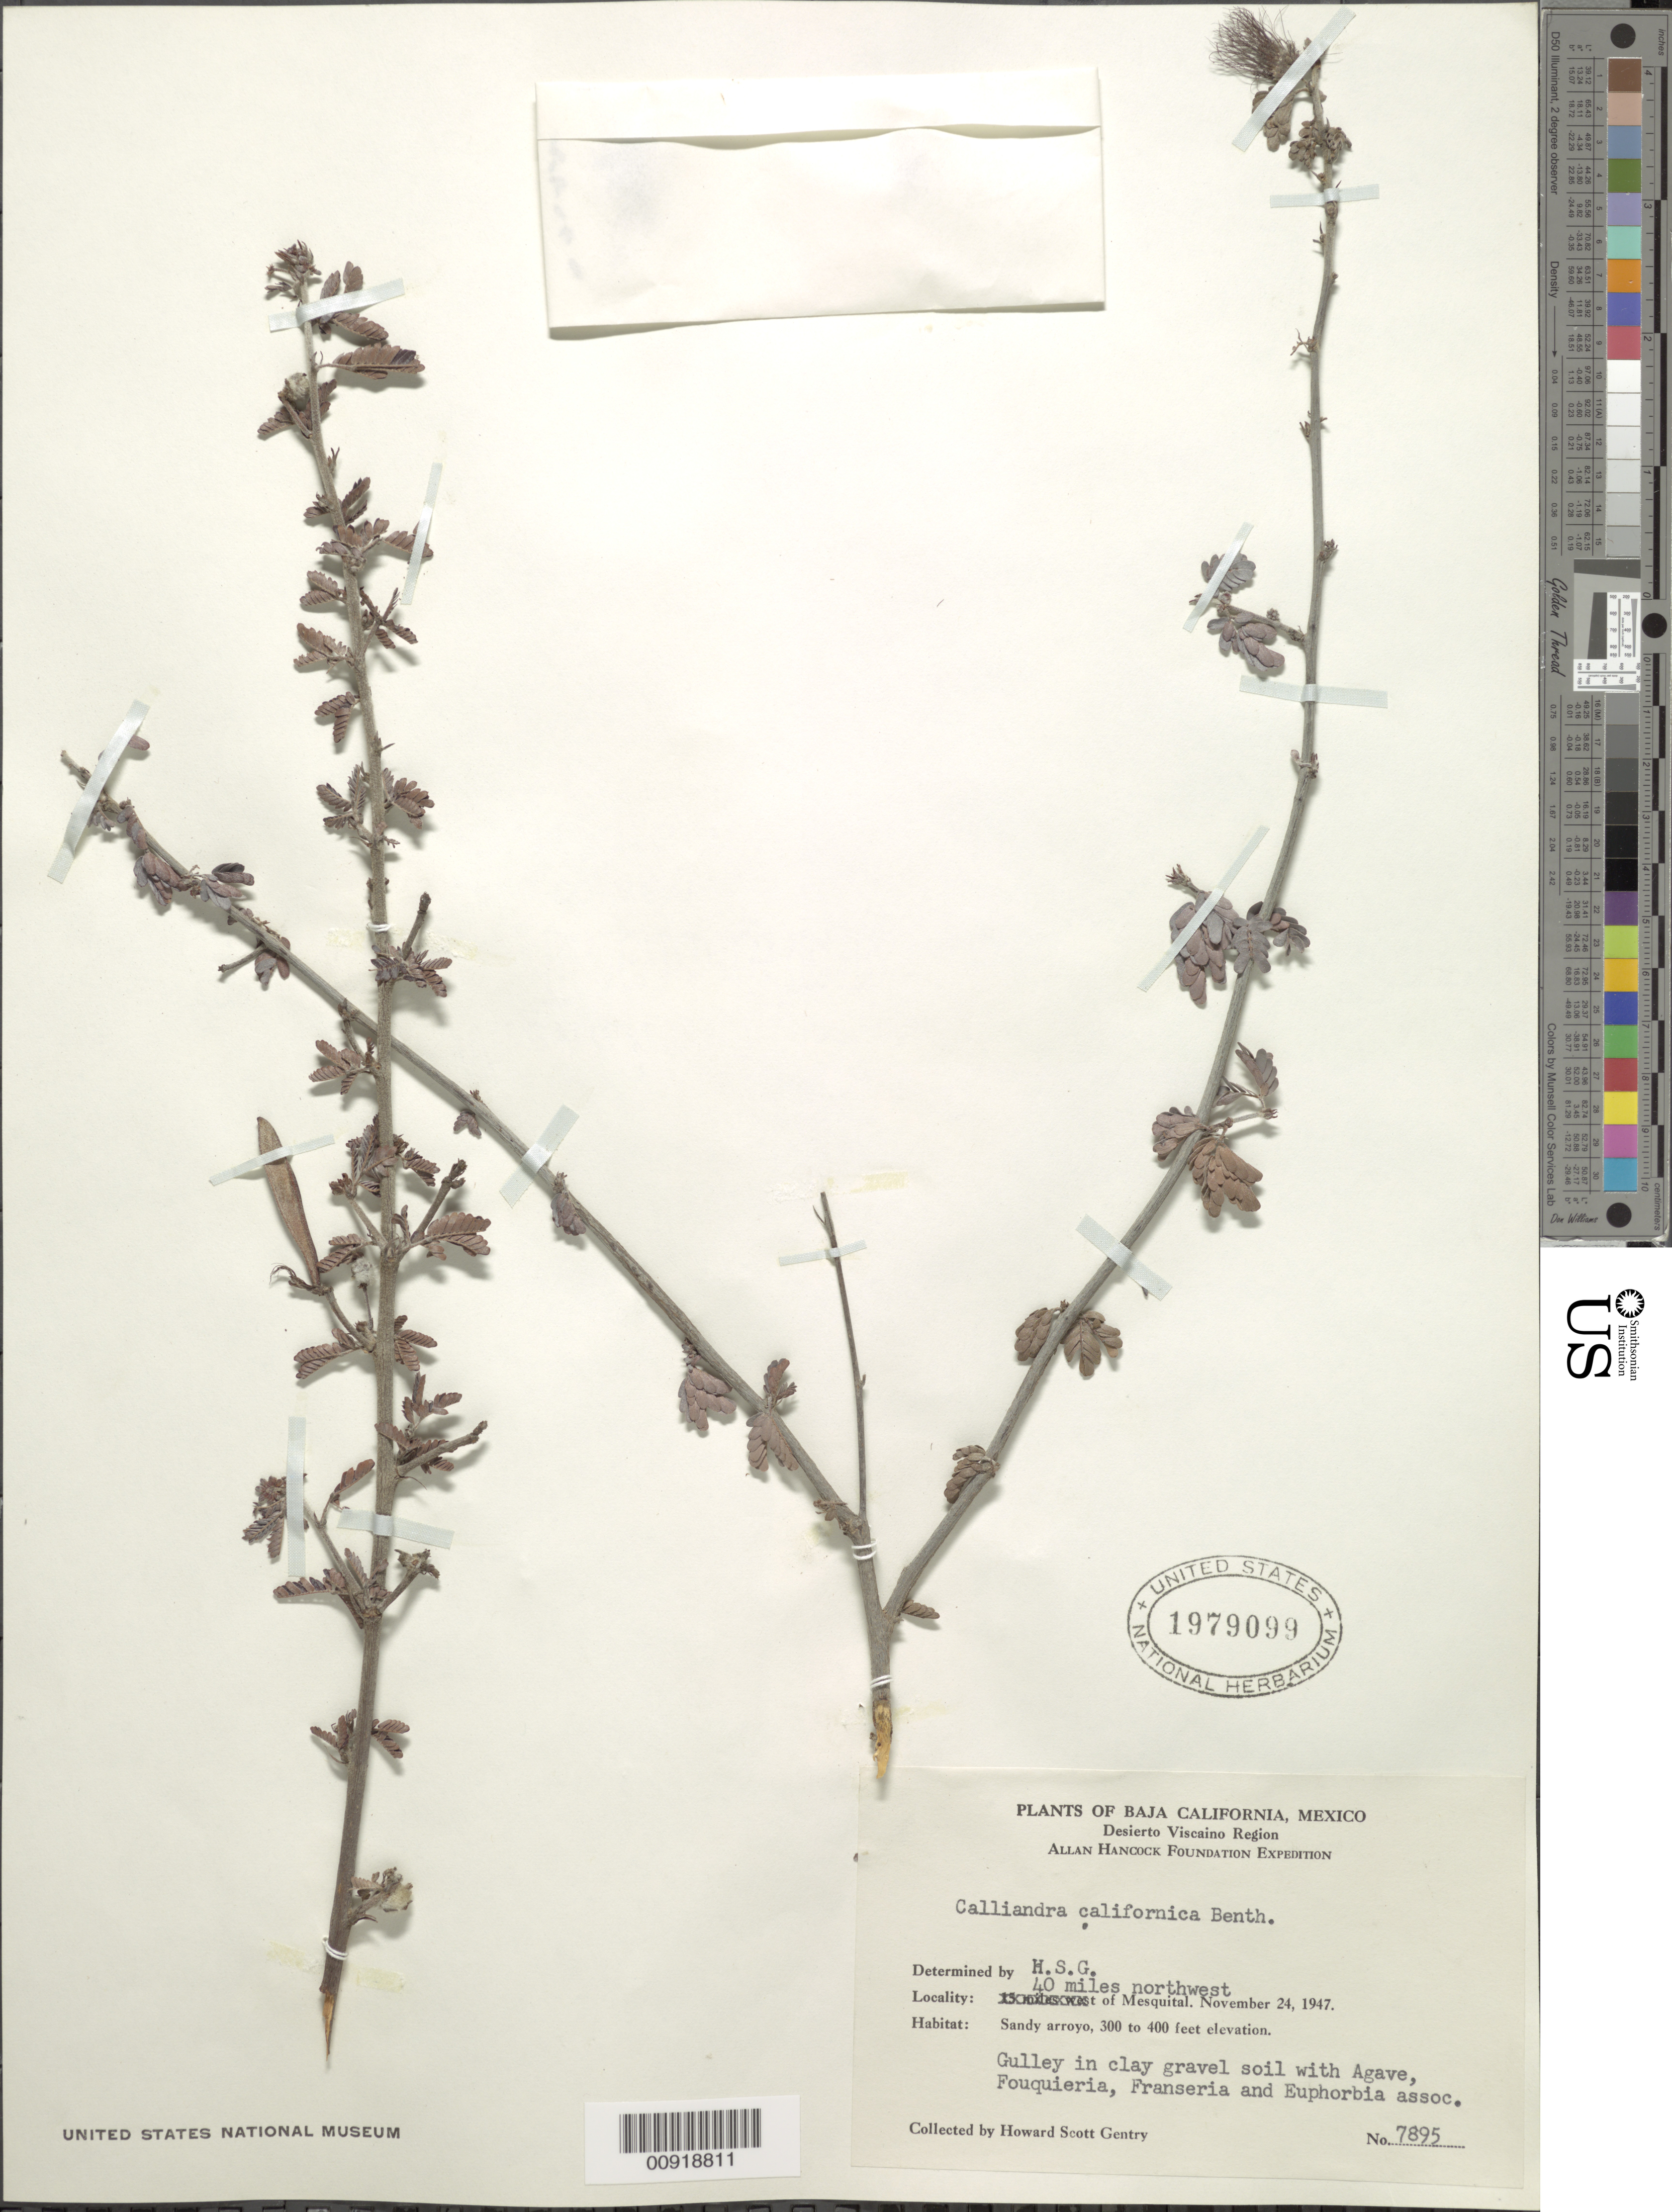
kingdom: Plantae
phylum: Tracheophyta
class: Magnoliopsida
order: Fabales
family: Fabaceae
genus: Calliandra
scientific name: Calliandra californica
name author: Benth.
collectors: H. S. Gentry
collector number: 7895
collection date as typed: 24 Nov 1947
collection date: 1947-11-24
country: Mexico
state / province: Baja California Sur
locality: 40 miles northwest of Mesquital. Desierto Viscaino Region.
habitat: Gulley in clay soil with Agave, Fouquieria, Franseria and Euphorbia assoc.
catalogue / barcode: US 1979099